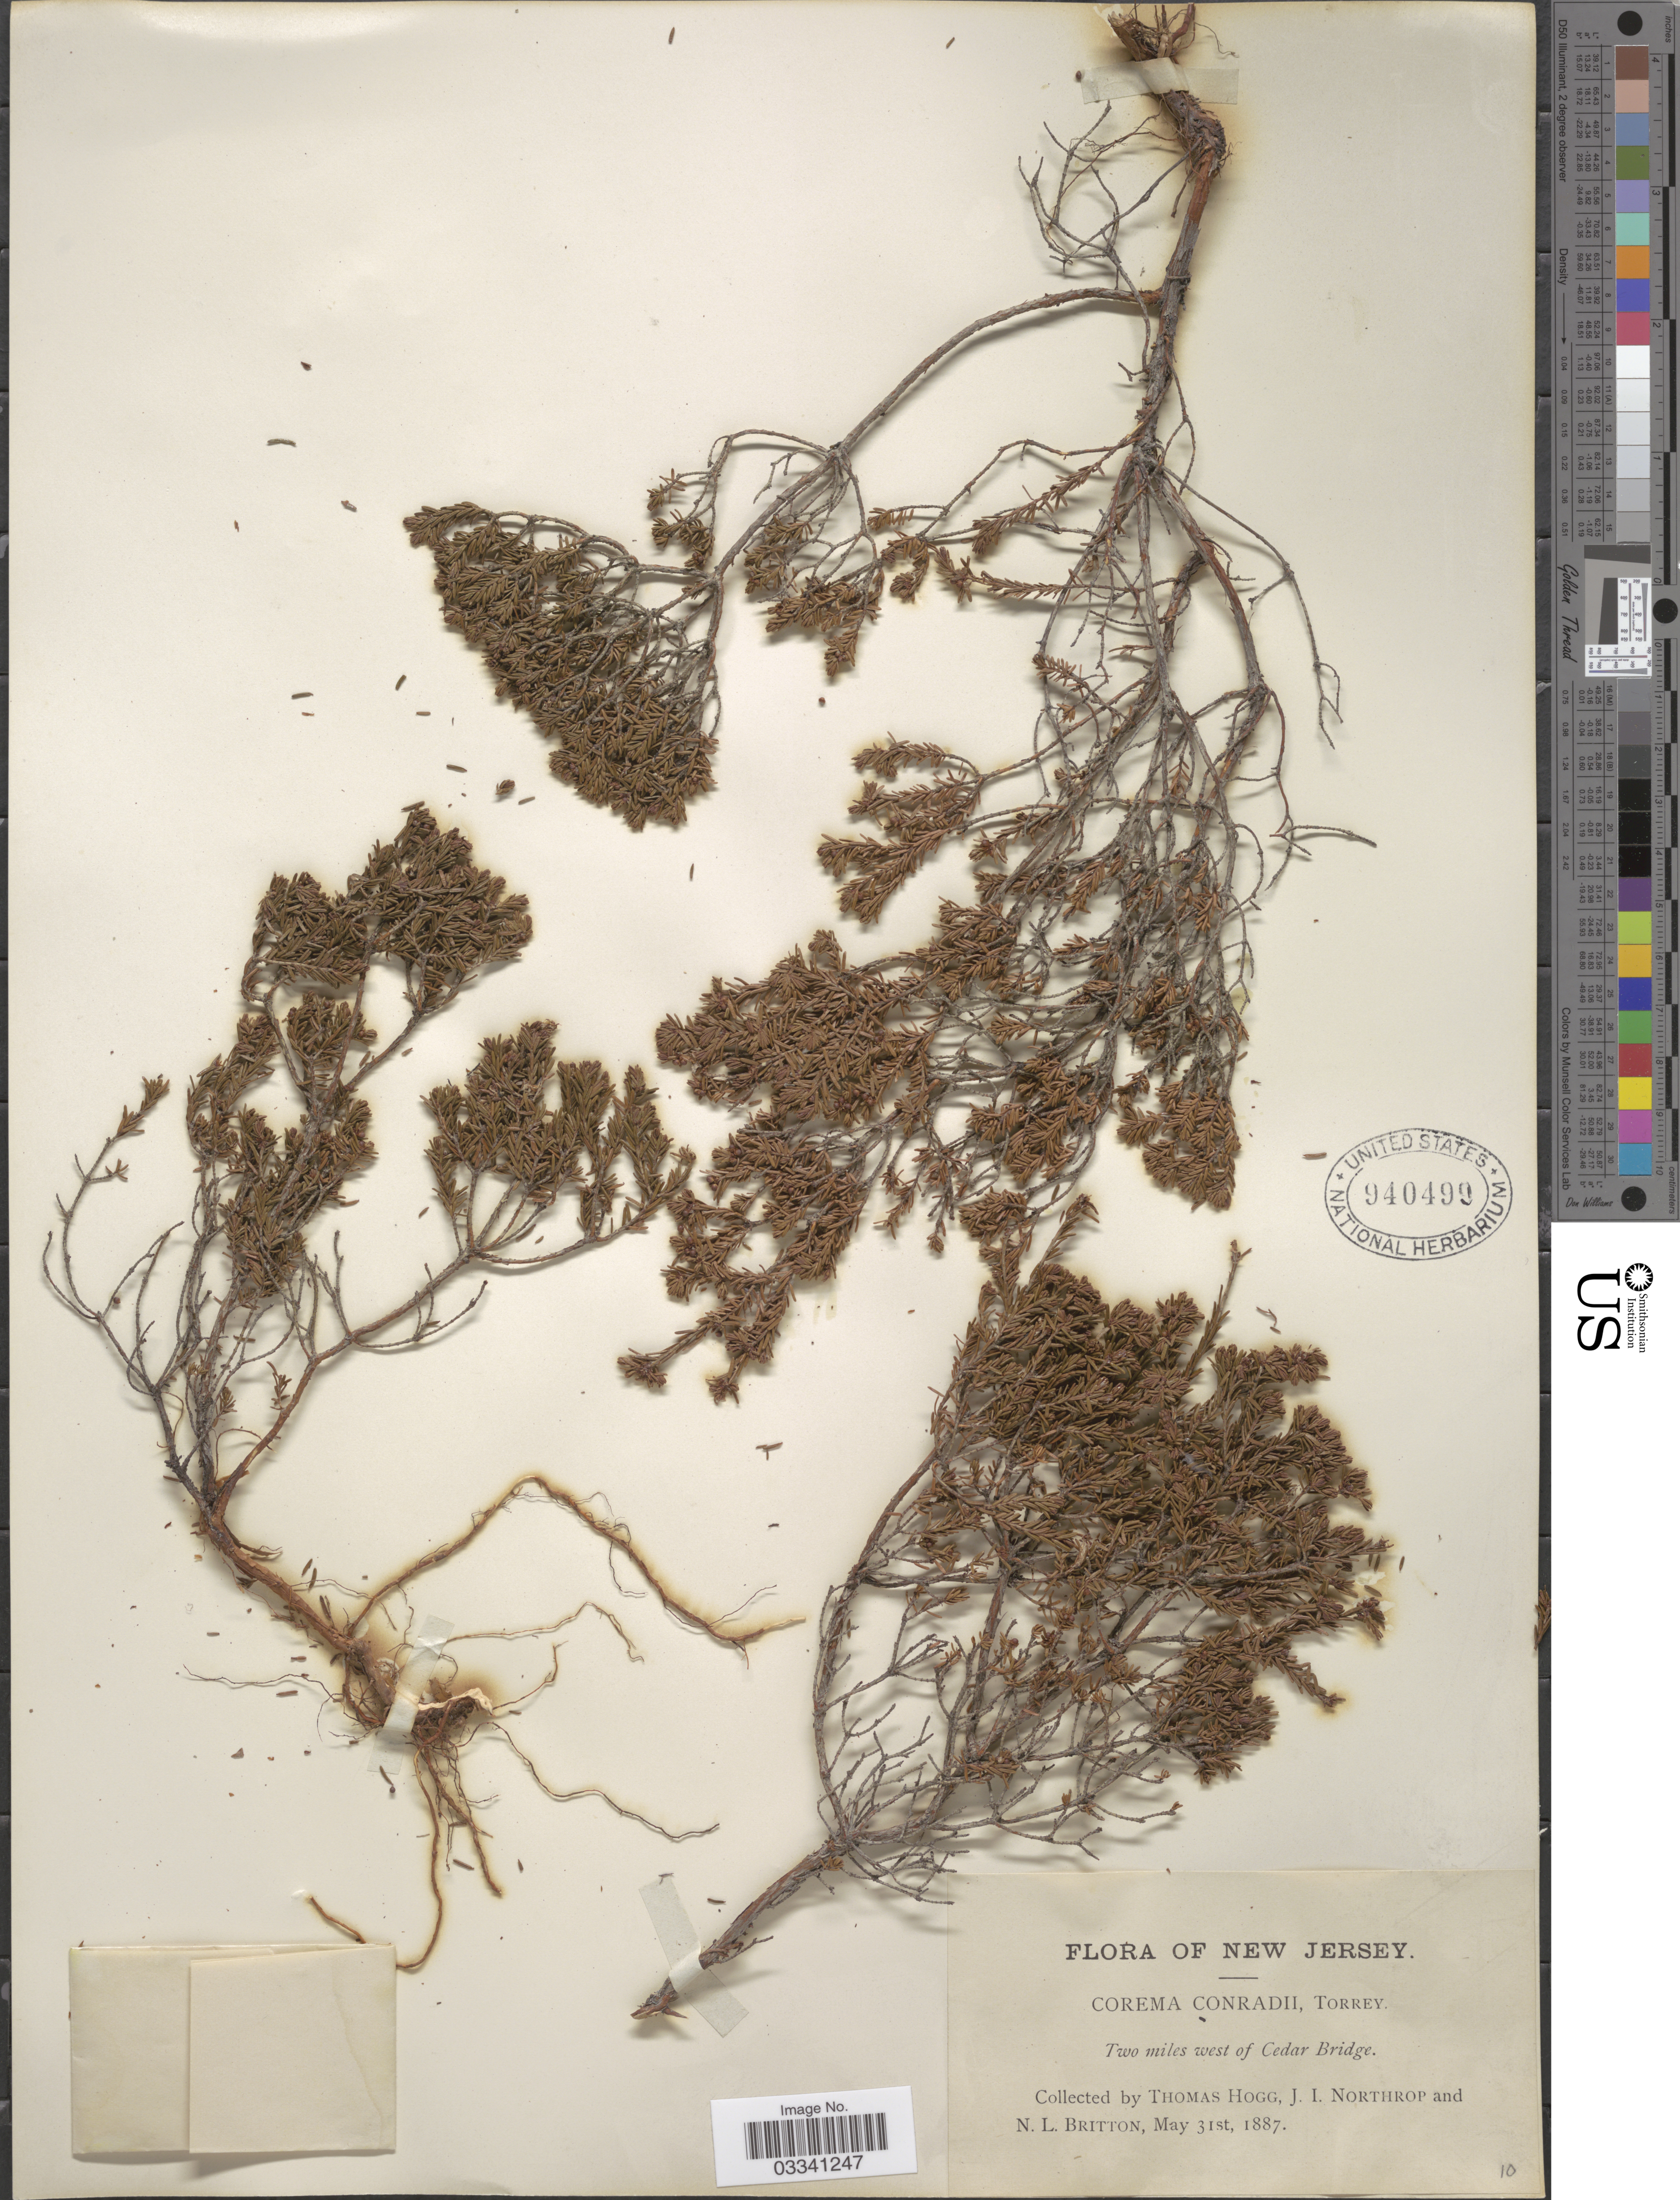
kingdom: Plantae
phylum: Tracheophyta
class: Magnoliopsida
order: Ericales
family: Ericaceae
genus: Corema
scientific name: Corema conradii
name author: Torr.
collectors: T. Hogg, J. Northrop & N. Britton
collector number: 10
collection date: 1887-05-31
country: United States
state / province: New Jersey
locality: Two miles west of Cedar Bridge.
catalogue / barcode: US 940499